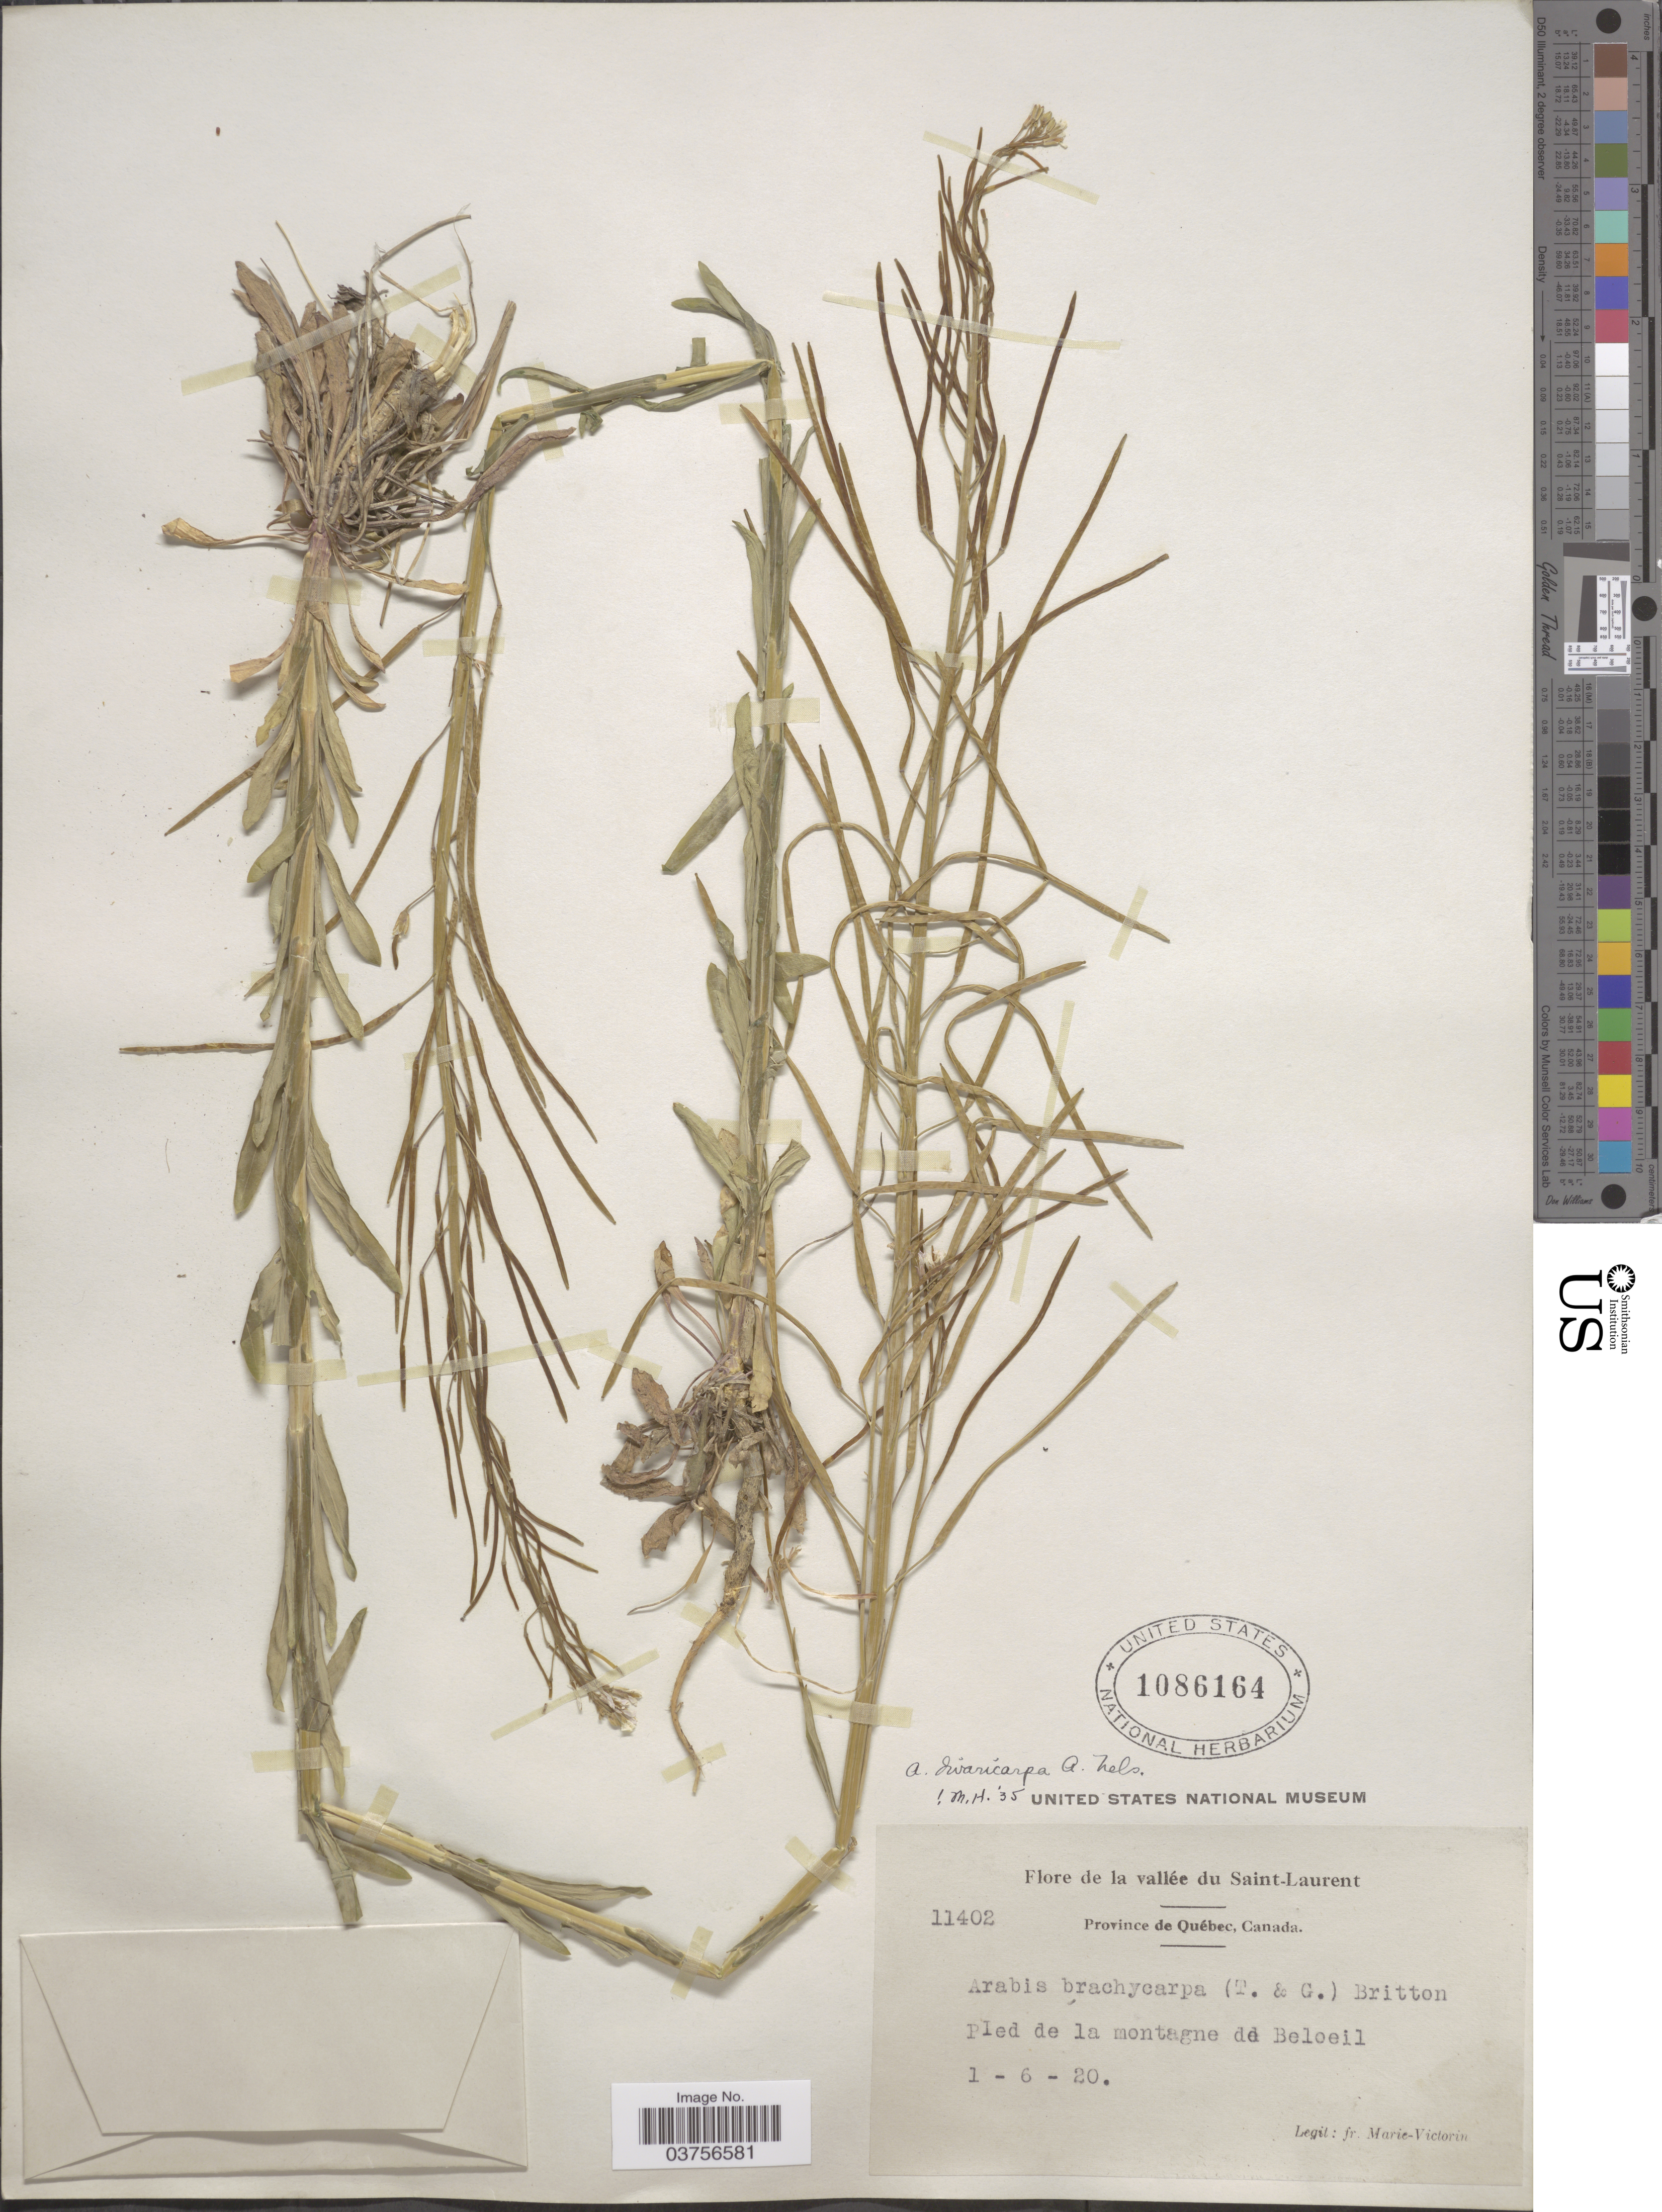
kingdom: Plantae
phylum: Tracheophyta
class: Magnoliopsida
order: Brassicales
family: Brassicaceae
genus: Arabis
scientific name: Arabis divaricarpa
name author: A. Nelson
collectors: F. Marie-Victorin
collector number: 11402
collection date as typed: Transcribed d/m/y: 1/6/20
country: Canada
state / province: Quebec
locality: Vallée du Saint-Laurent. Pled de la montagne de Beloeil.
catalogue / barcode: US 1086164